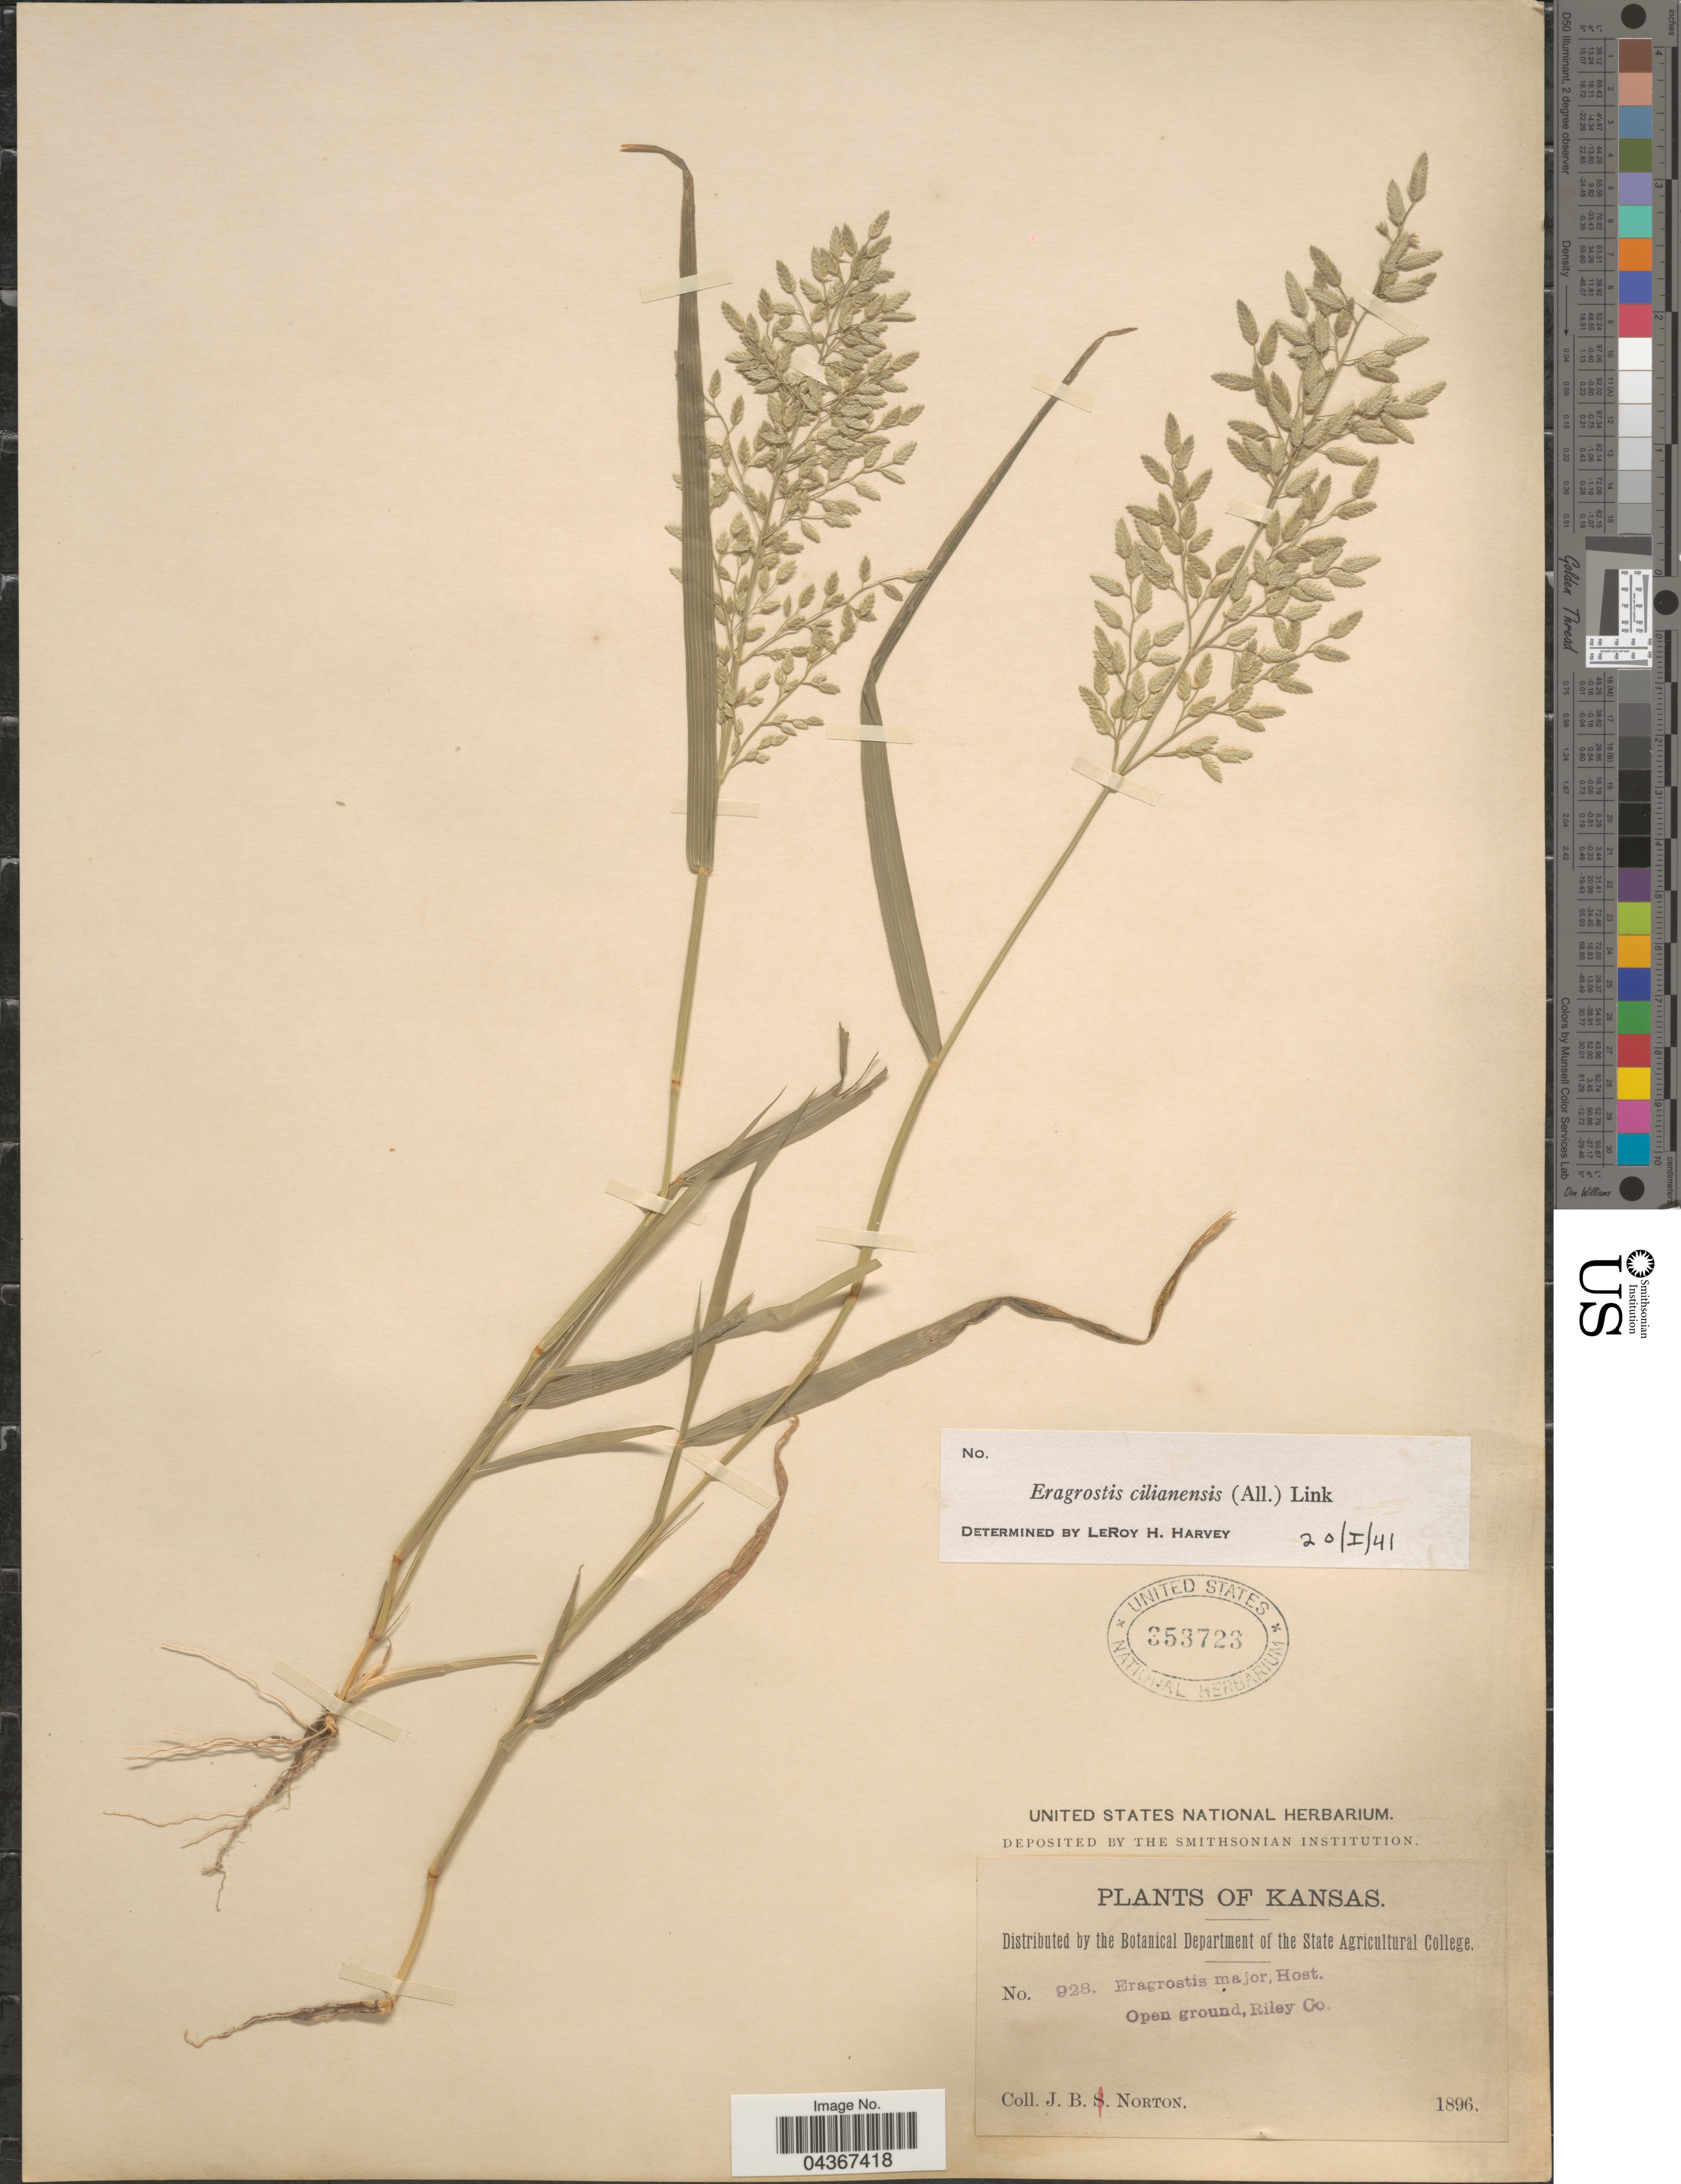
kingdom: Plantae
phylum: Tracheophyta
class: Liliopsida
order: Poales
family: Poaceae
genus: Eragrostis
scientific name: Eragrostis cilianensis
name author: (Bellardi) Vignolo ex Janch.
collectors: J. B. Norton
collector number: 928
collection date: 1896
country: United States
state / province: Kansas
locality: Open ground, Riley Co.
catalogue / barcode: US 353723